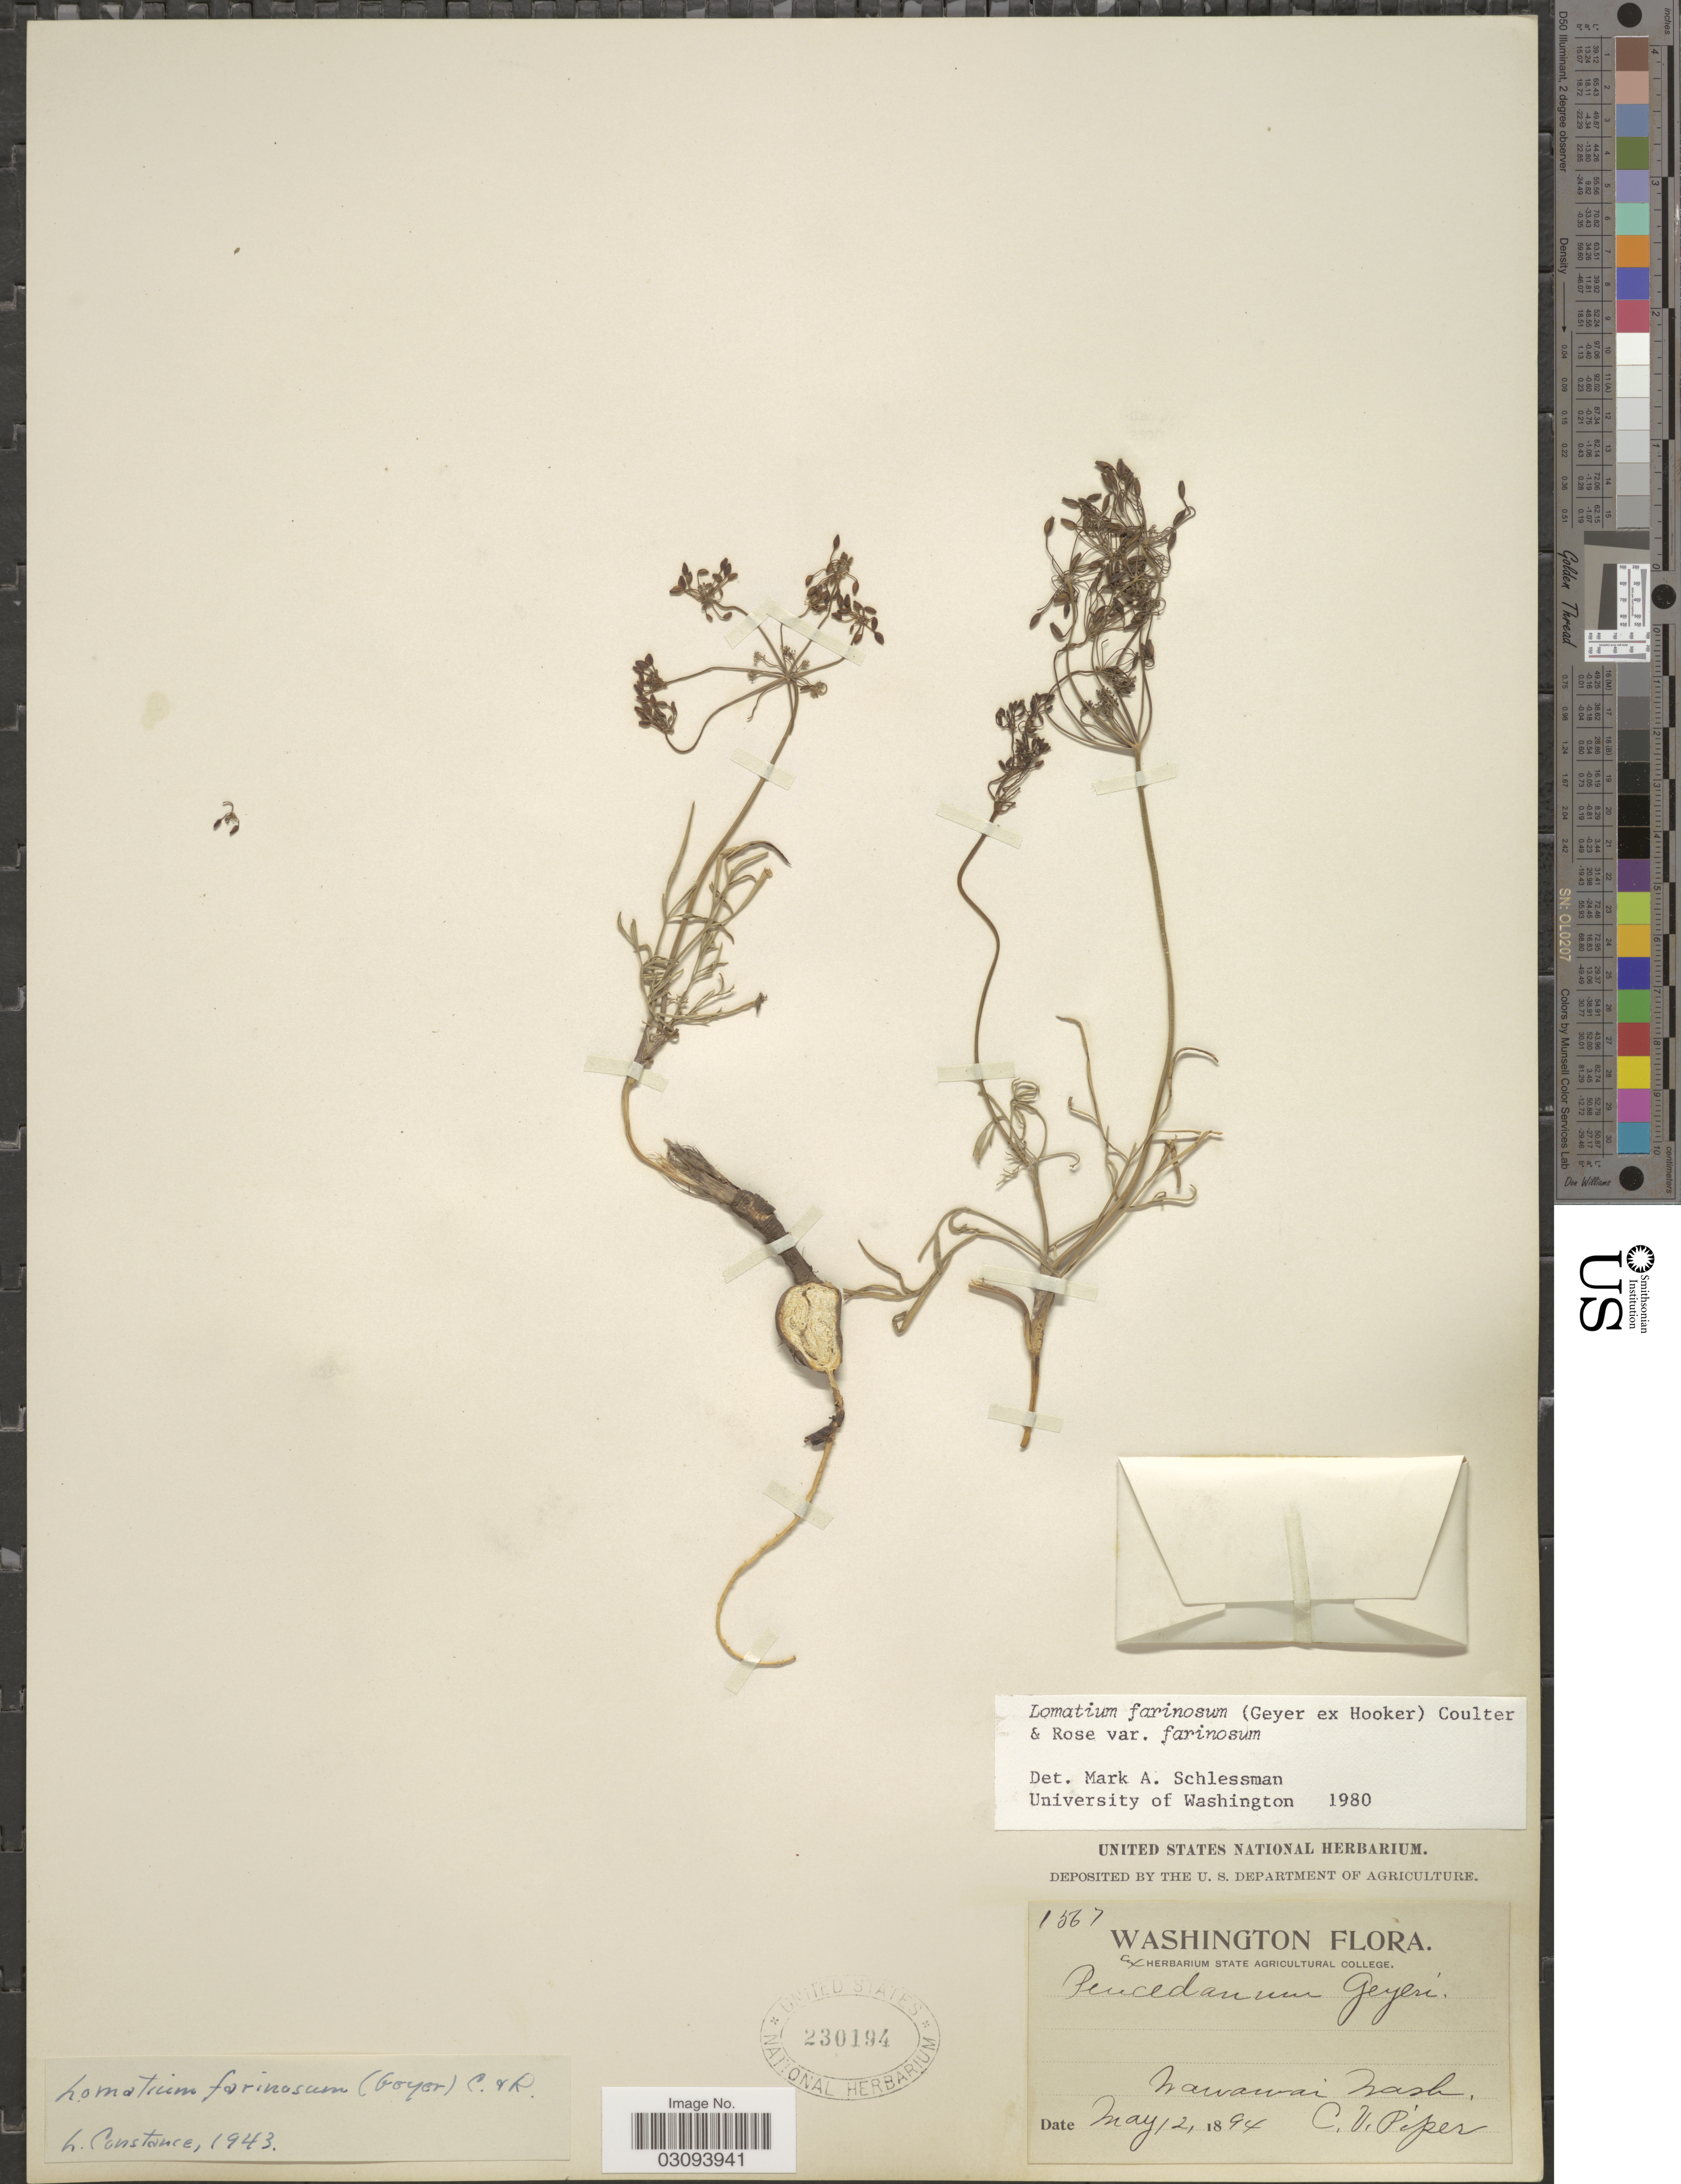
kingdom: Plantae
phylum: Tracheophyta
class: Magnoliopsida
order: Apiales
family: Apiaceae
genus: Lomatium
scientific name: Lomatium farinosum var. farinosum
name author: (Geyer) J.M. Coult. & Rose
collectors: C. V. Piper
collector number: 1567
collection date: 1894-05-12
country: United States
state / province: Washington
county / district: Whitman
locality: Wawawai. Wash.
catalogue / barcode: US 230194